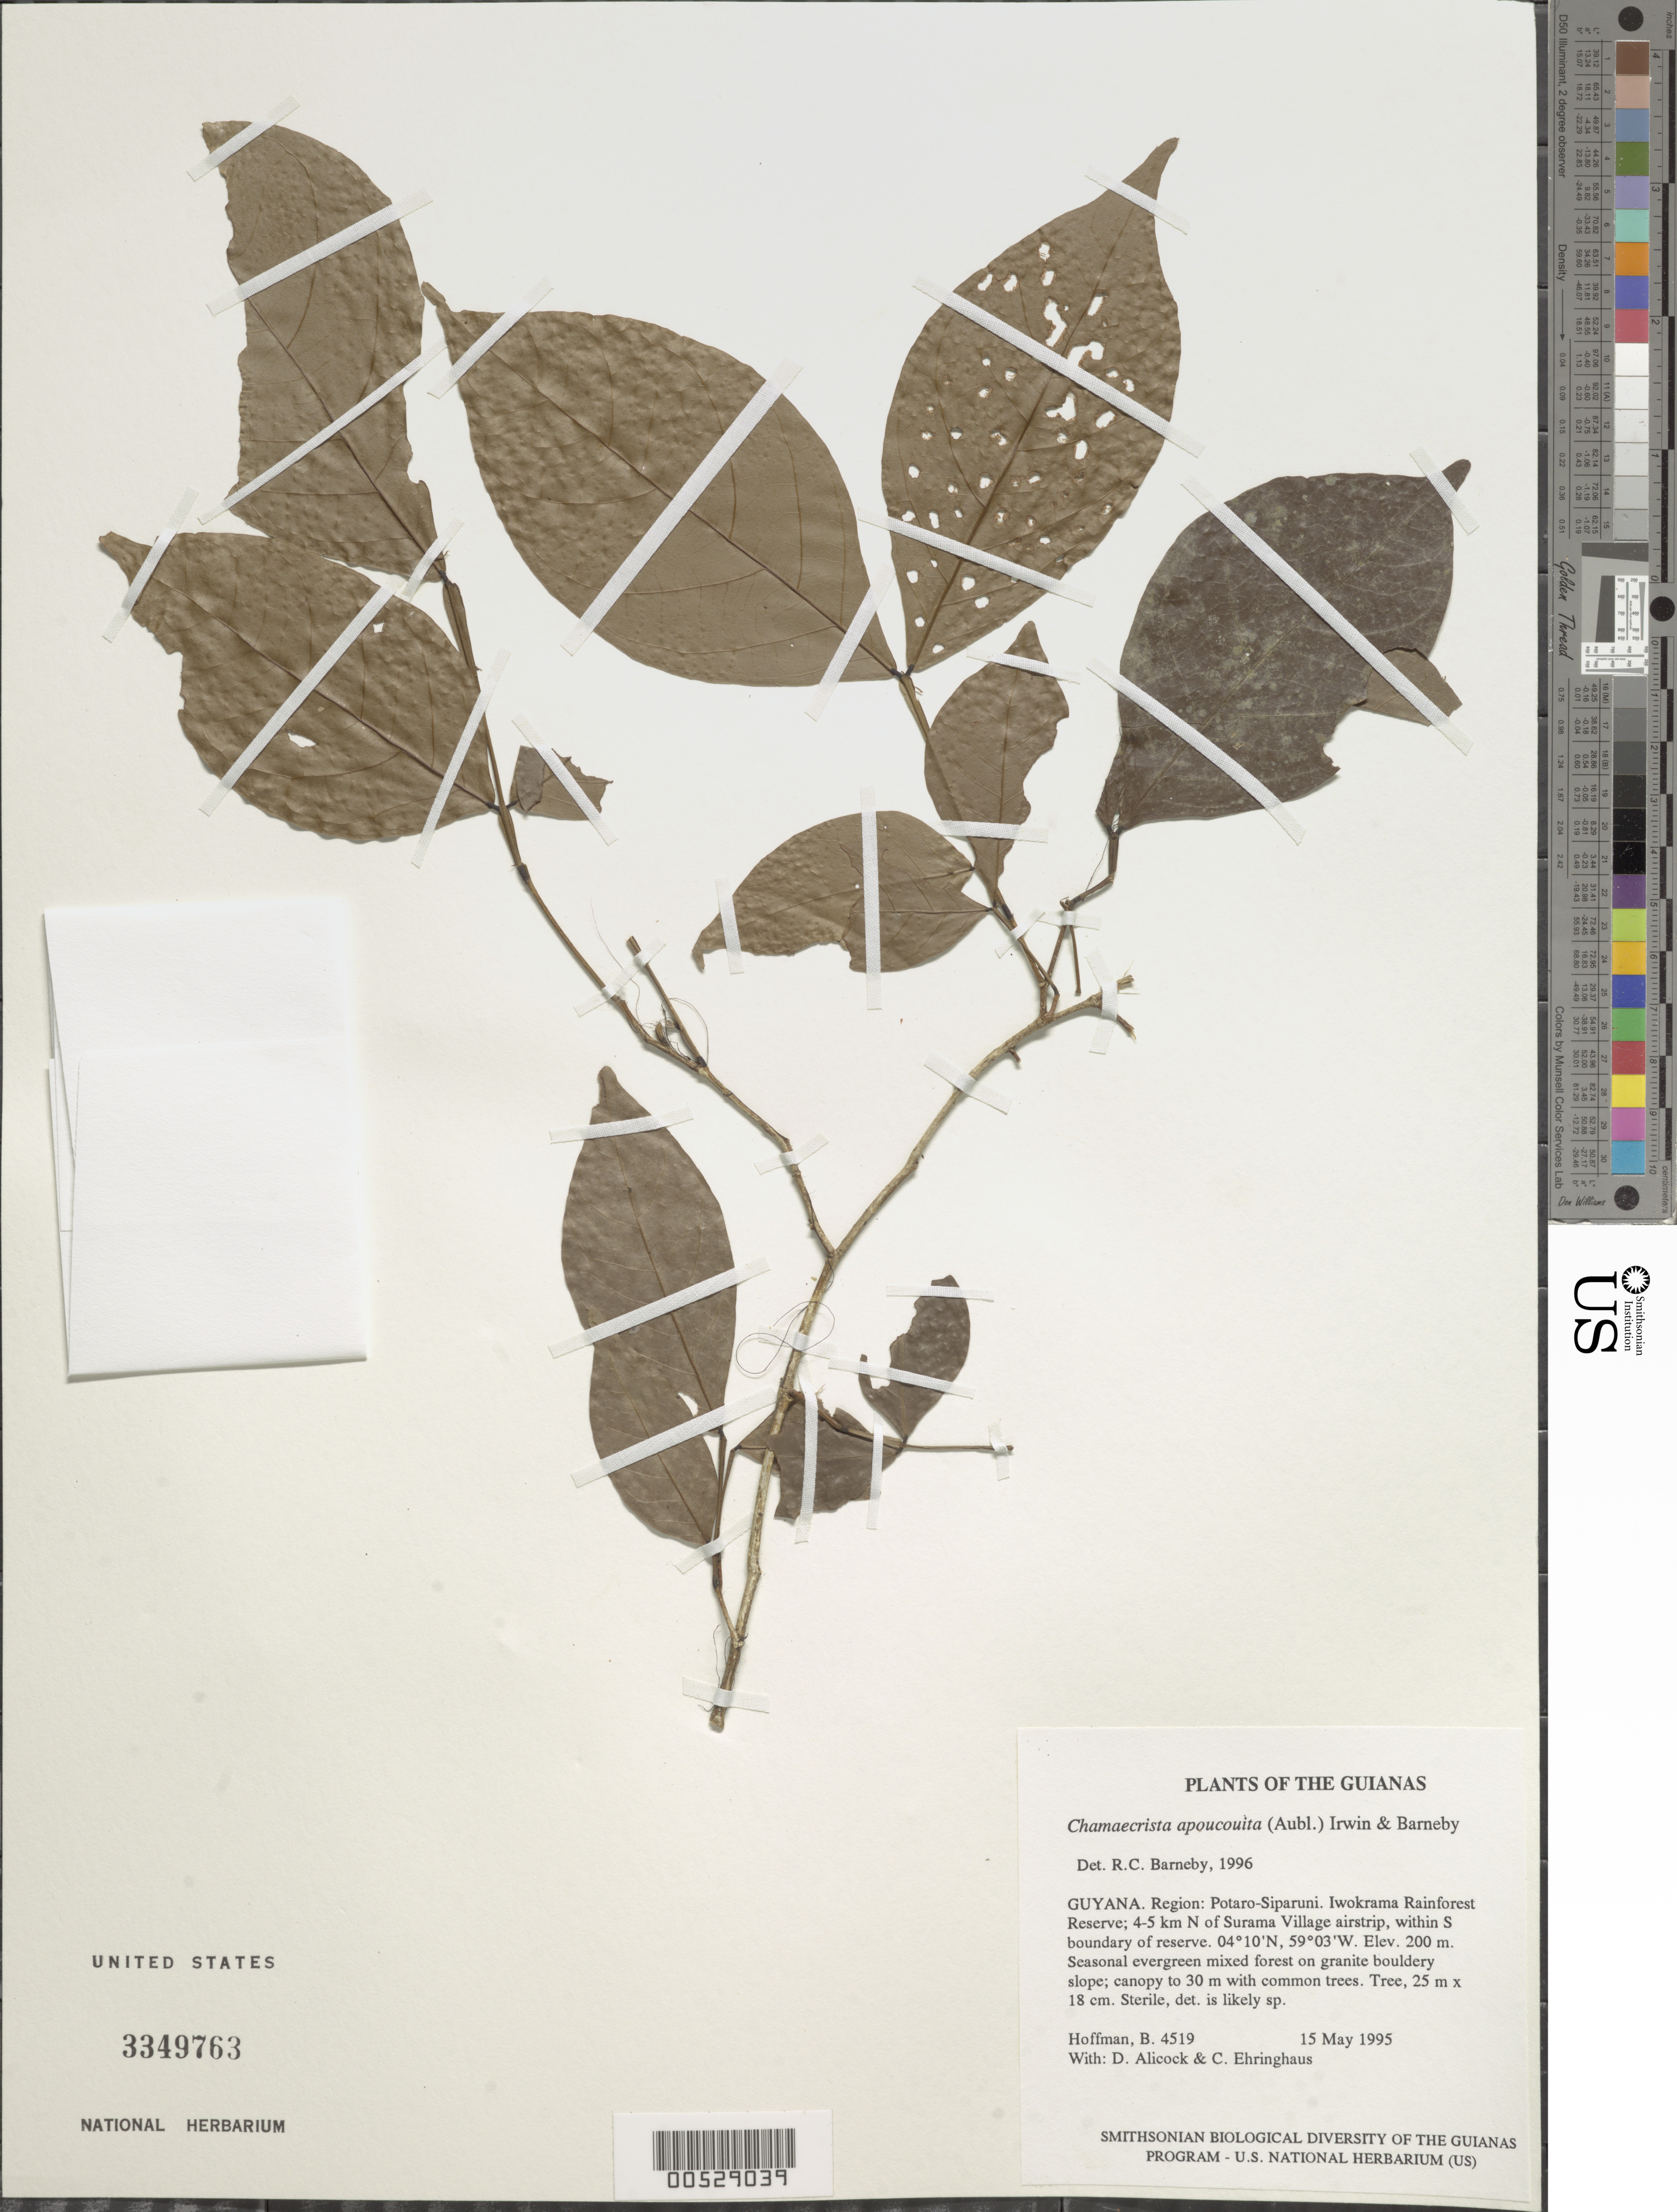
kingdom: Plantae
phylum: Tracheophyta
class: Magnoliopsida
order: Fabales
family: Fabaceae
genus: Chamaecrista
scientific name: Chamaecrista apoucouita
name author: (Aubl.) H.S. Irwin & Barneby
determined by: Barneby, Rupert C., (NY)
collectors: B. Hoffman, D. Allicock & C. Ehringhaus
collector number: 4519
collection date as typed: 15 May 1995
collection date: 1995-05-15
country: Guyana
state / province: Potaro-Siparuni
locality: Iwokrama Rainforest Reserve; 4-5 km N of Surama village airstrip, within S boundary of reserve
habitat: Seasonal evergreen mixed forest on granite bouldery slope; canopy to 30 m with common trees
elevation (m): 200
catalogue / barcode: US 3349763